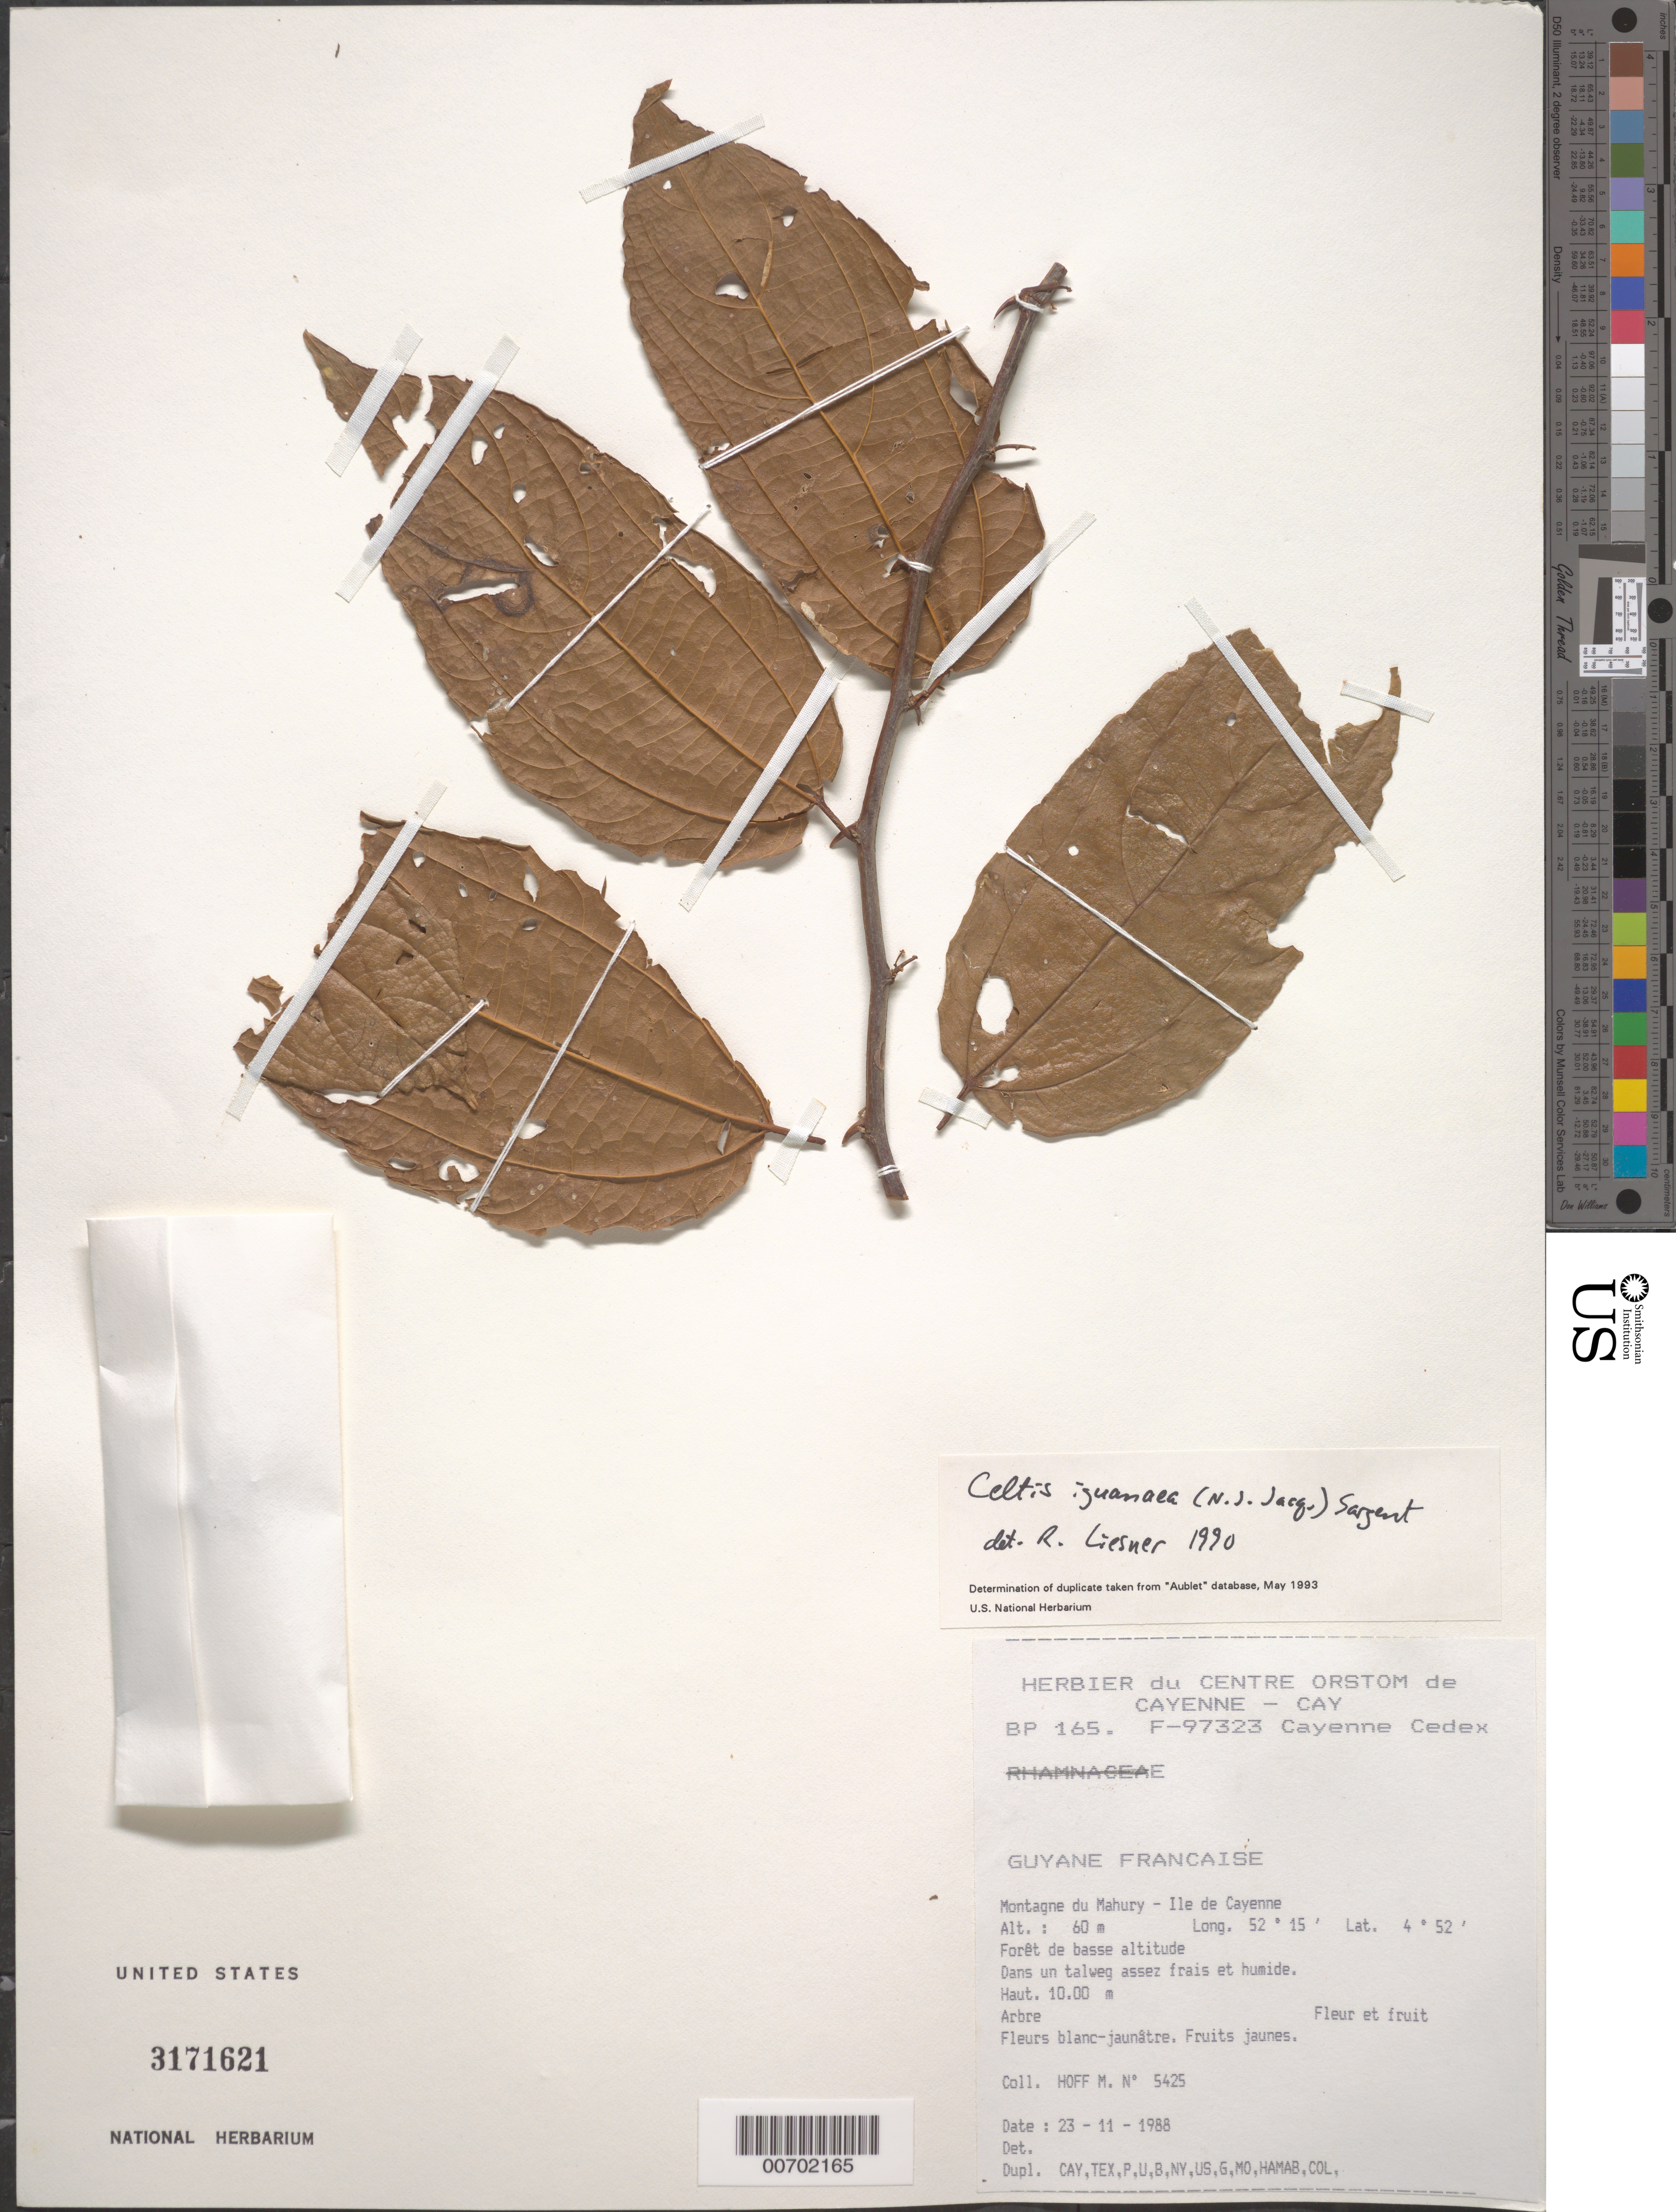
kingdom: Plantae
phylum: Tracheophyta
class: Magnoliopsida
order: Rosales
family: Cannabaceae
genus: Celtis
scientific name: Celtis iguanaea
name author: (Jacq.) Sarg.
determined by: Liesner, R. L.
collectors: M. Hoff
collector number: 5425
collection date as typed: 23-Nov-88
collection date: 1988-11-23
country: French Guiana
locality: Montagne de Mahury, Ile de Cayenne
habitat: Forêt de basse altitude, dans un talweg assez frais et humide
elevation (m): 60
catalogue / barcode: US 3171621